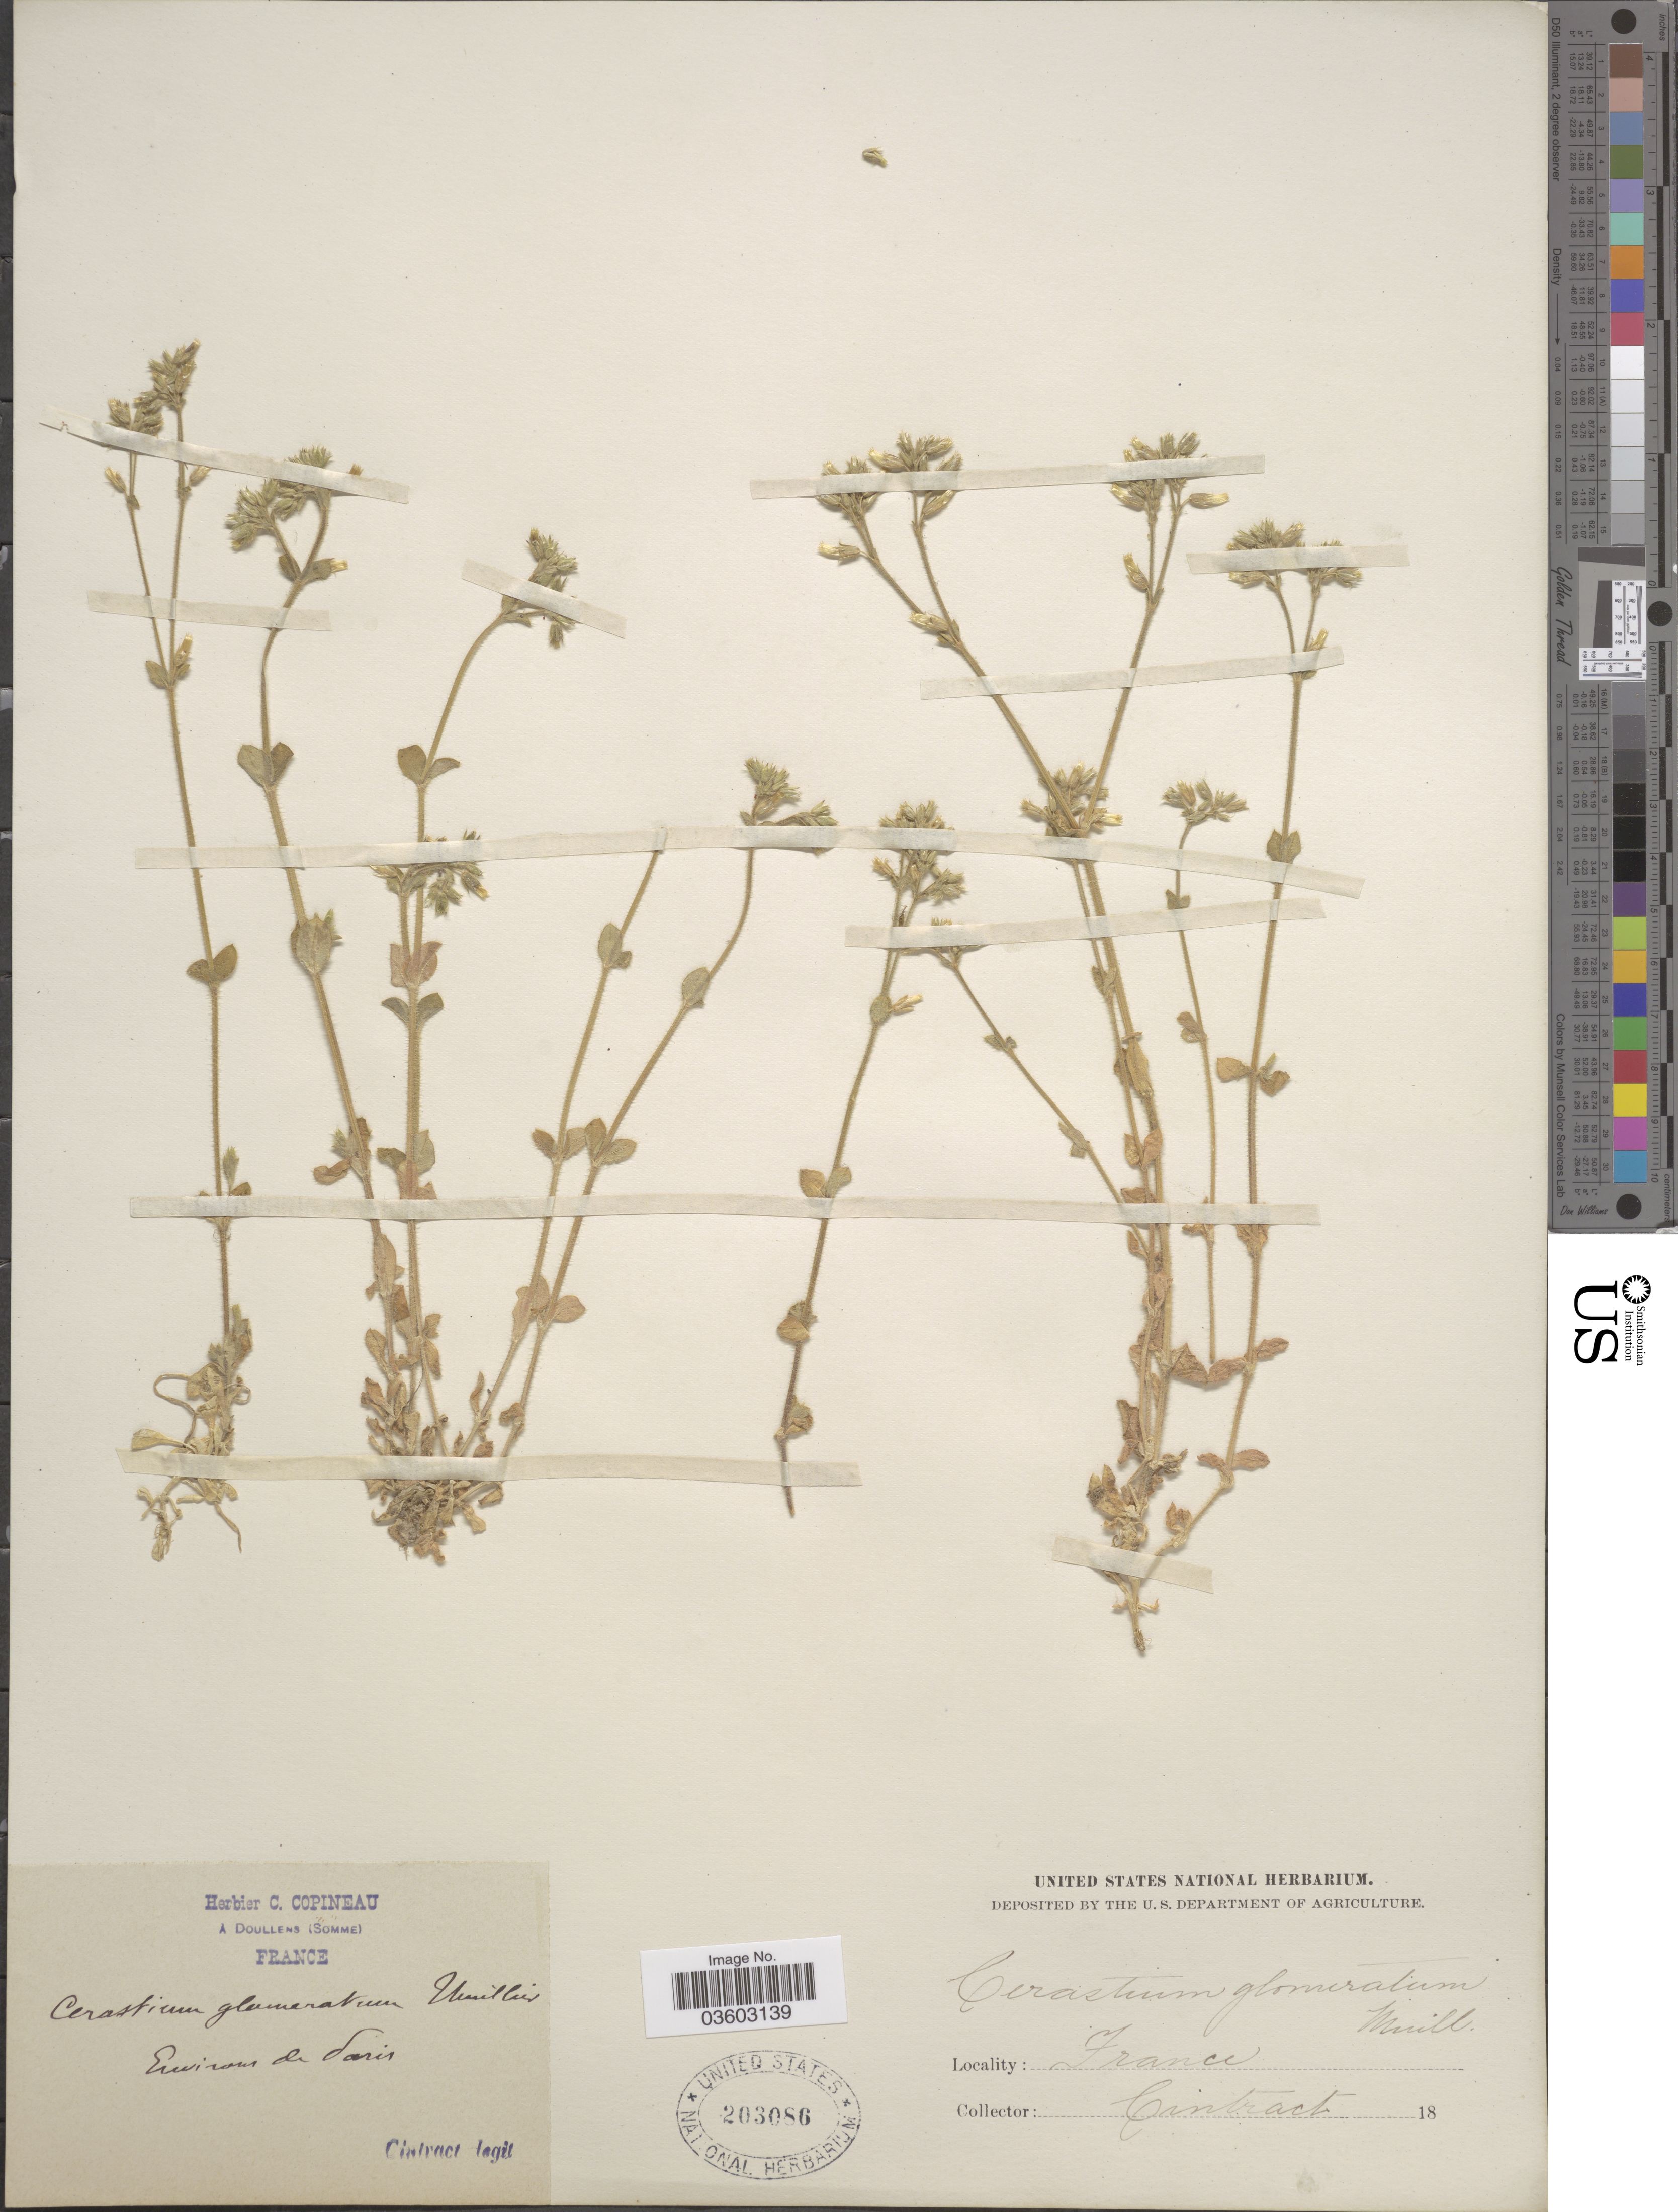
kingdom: Plantae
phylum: Tracheophyta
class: Magnoliopsida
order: Caryophyllales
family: Caryophyllaceae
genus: Cerastium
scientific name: Cerastium glomeratum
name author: Thuill.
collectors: Cintract, --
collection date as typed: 18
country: France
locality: Environs de Paris.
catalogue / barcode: US 203086